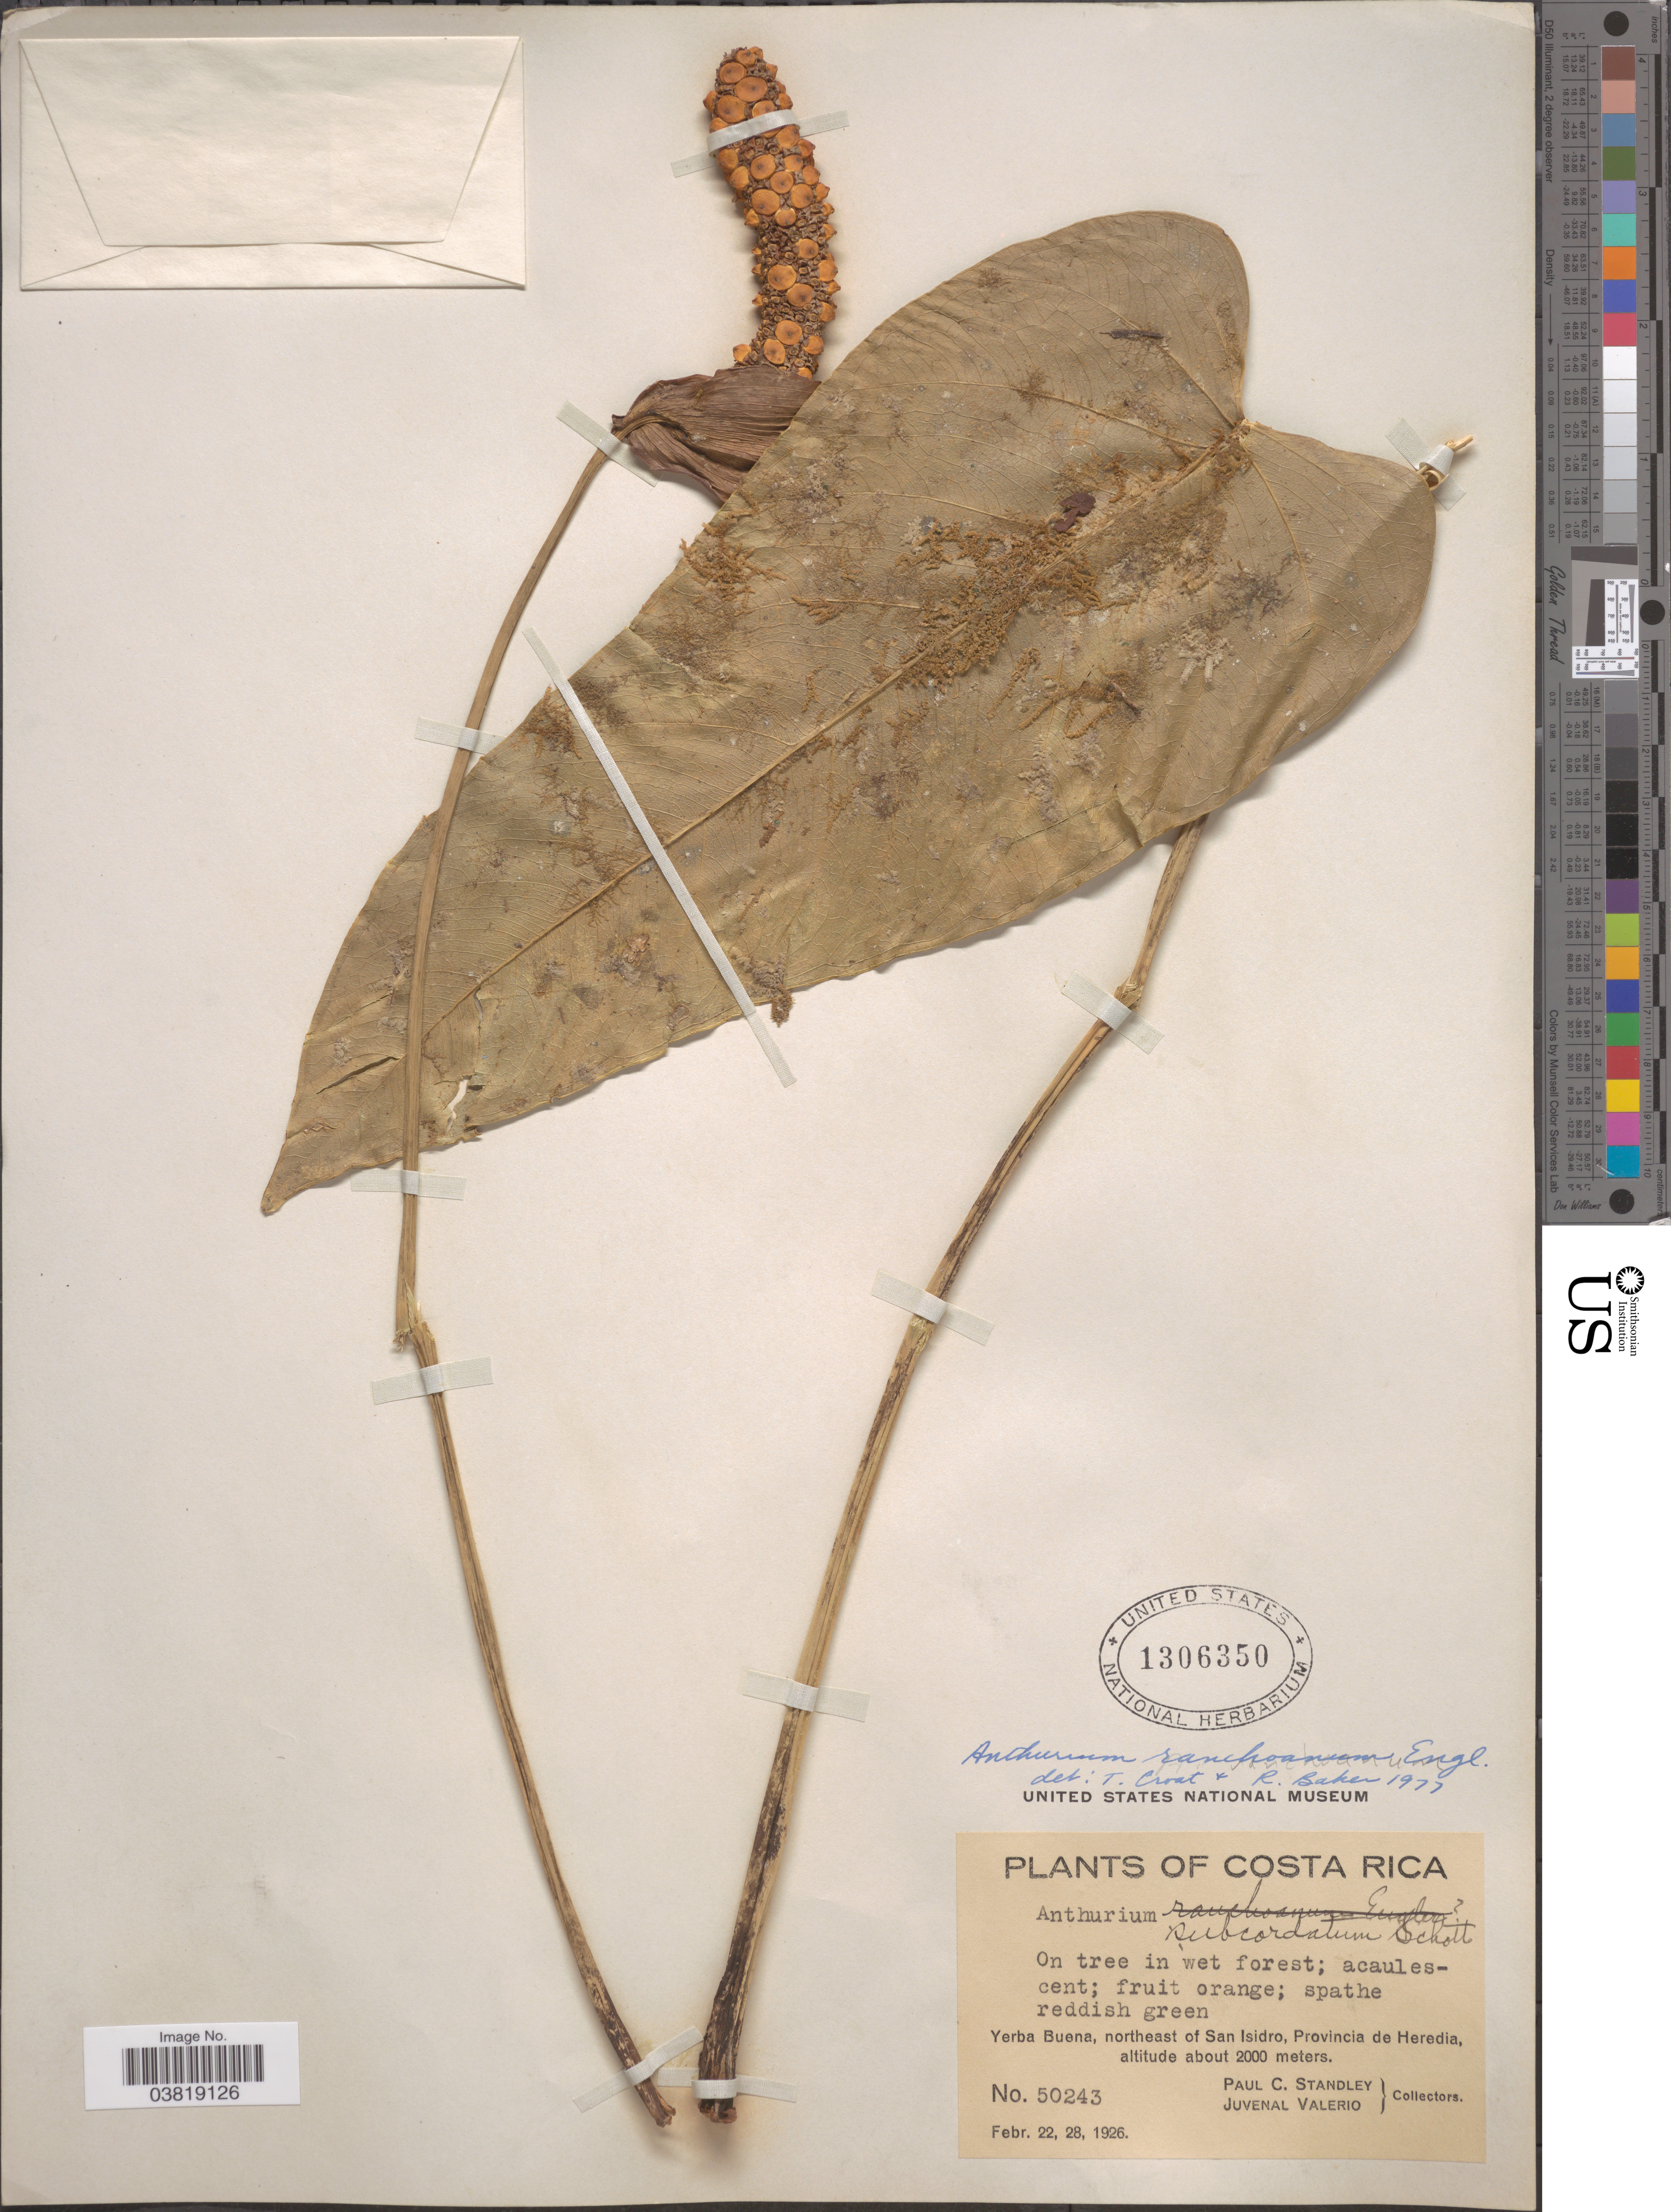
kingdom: Plantae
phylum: Tracheophyta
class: Liliopsida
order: Alismatales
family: Araceae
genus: Anthurium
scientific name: Anthurium ranchoanum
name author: Engl.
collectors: P. C. Standley & J. Valerio R.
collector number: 50243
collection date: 1926-02-22/1926-02-28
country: Costa Rica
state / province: Heredia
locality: Yerba Buena, northeast of San Isidro.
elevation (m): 2000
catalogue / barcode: US 1306350